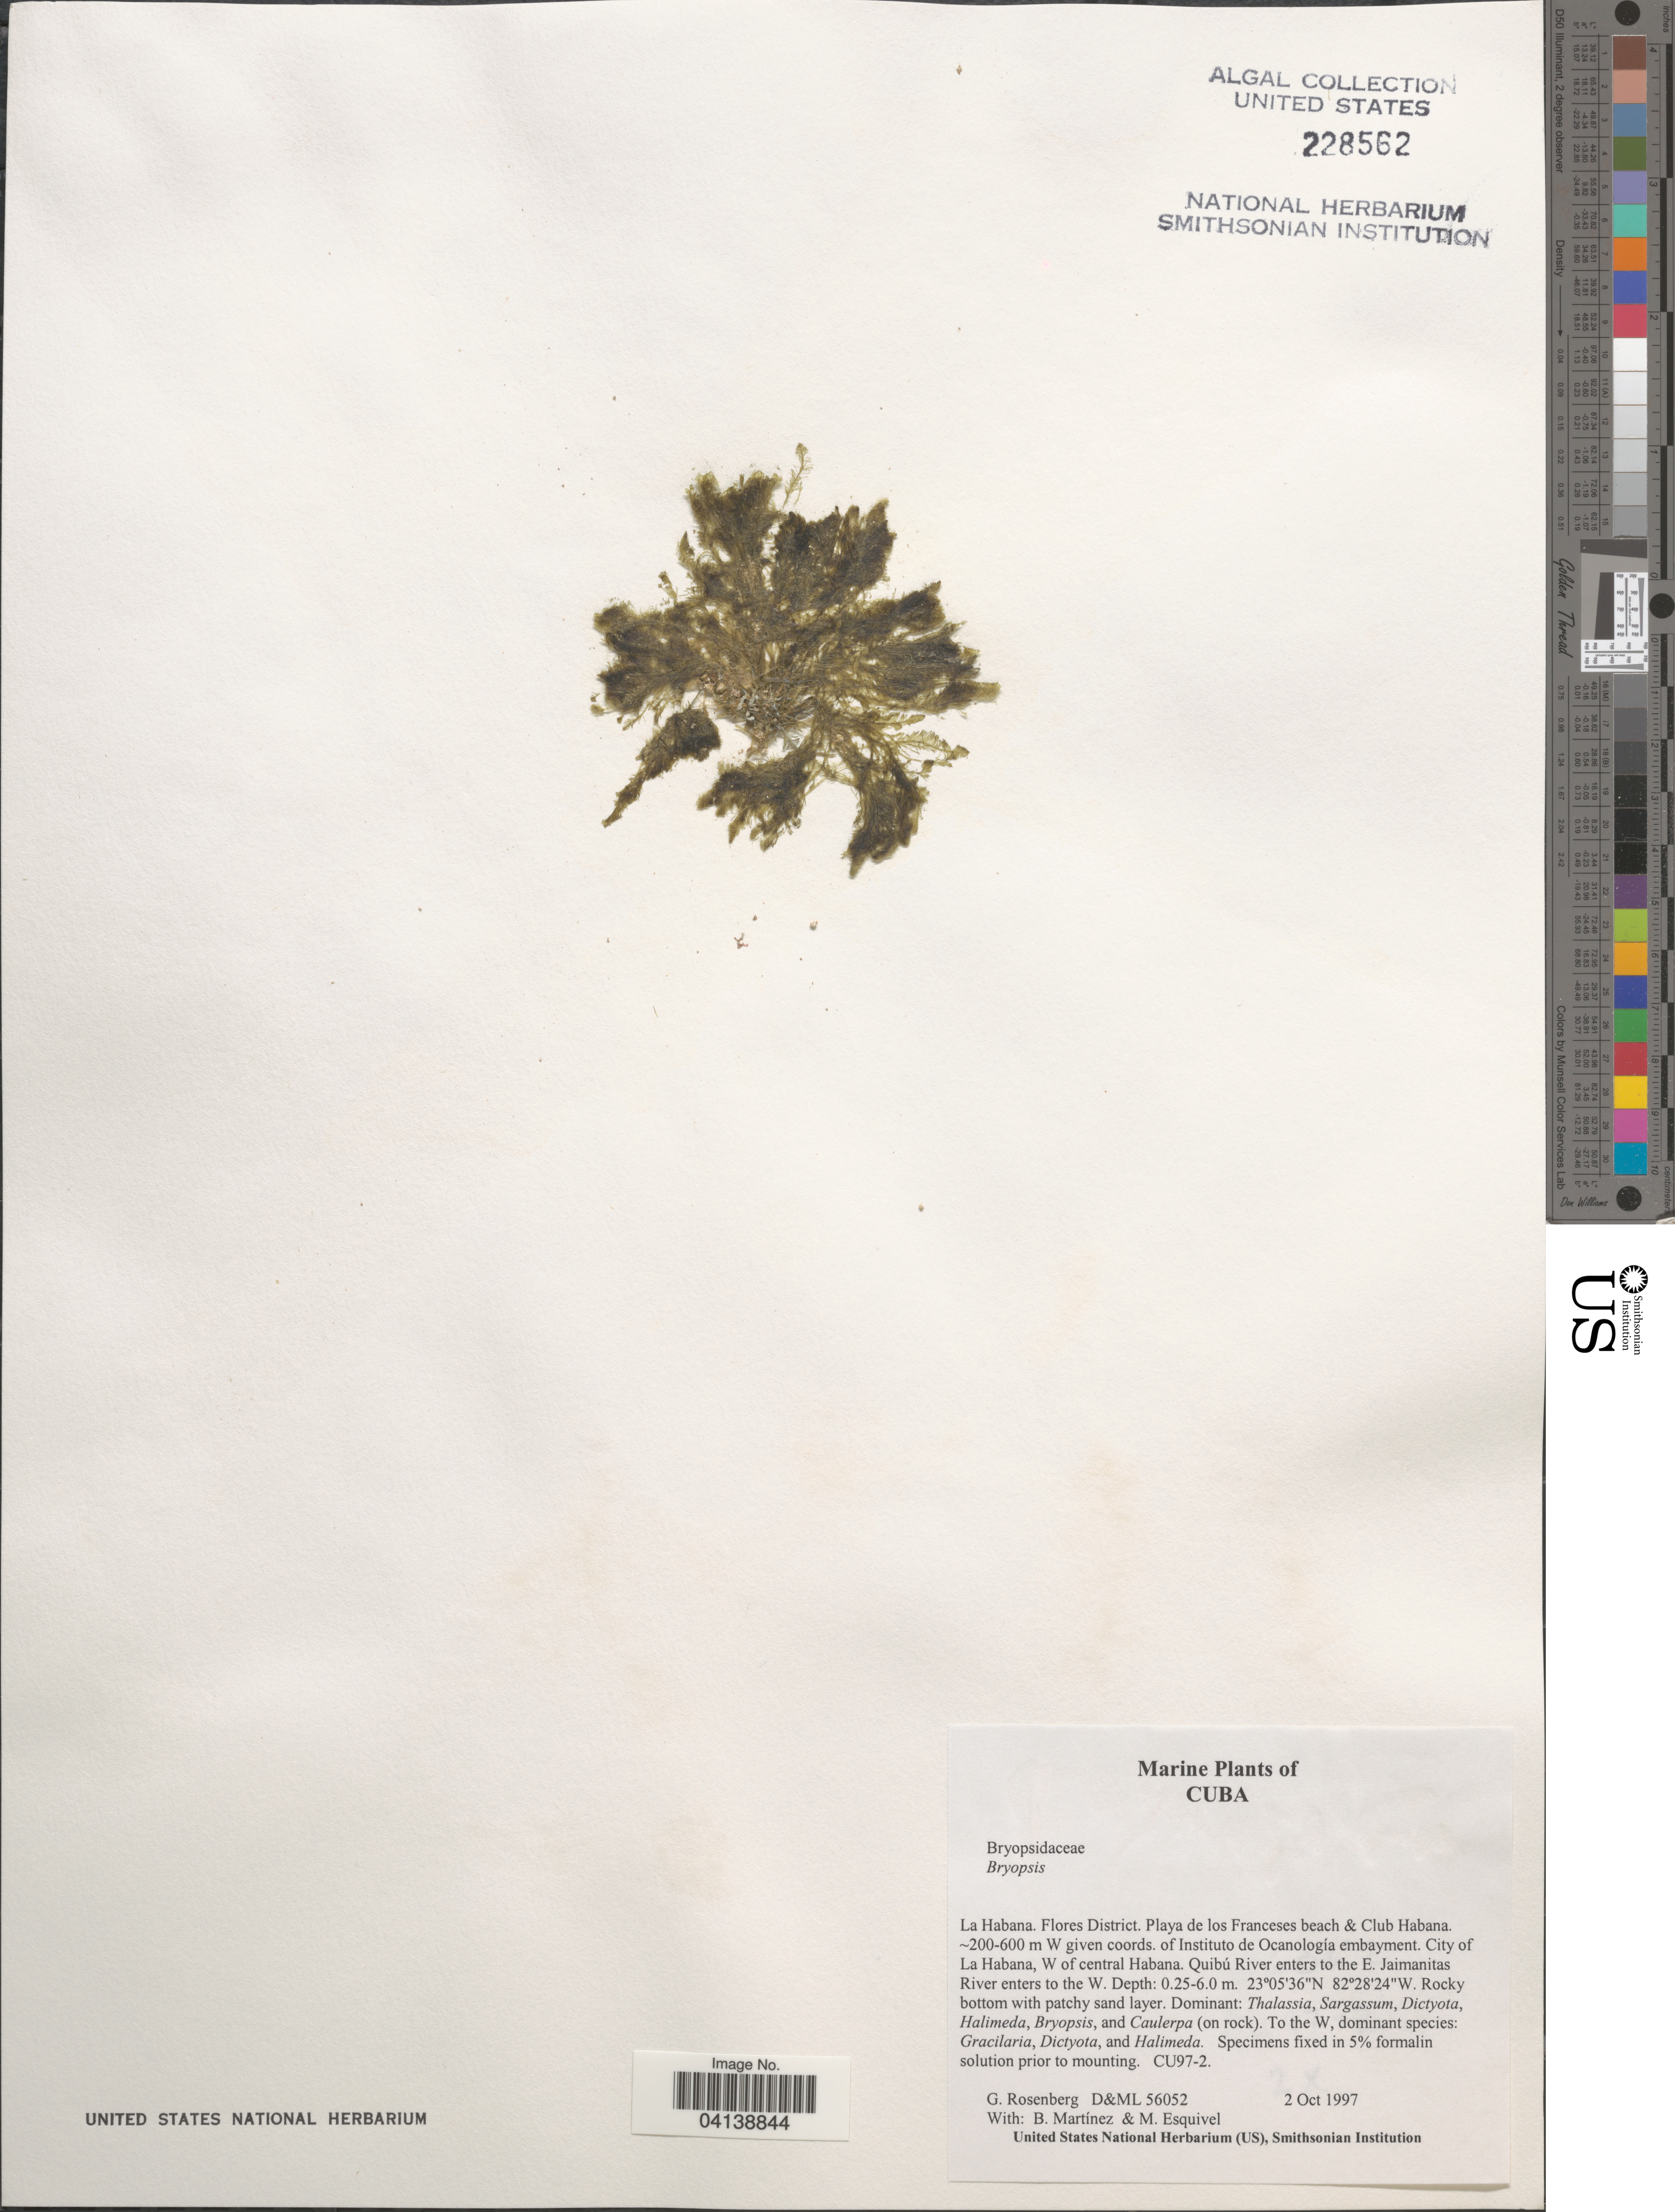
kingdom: Plantae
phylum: Chlorophyta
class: Ulvophyceae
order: Bryopsidales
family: Bryopsidaceae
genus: Bryopsis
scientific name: Bryopsis sp.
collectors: G. Rosenberg, B. Martinez & M. Esquivel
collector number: D&ML56052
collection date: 1997-10-02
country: Cuba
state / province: La Habana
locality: Flores District. Playa de los Franceses beach & Club Habana. W given coords. of Instituto de Oceanología embayment. City of La Habana, W of central Havana. Quibú River enters to the E. Jaimanitas River enters to the W.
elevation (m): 200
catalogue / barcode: US 228562